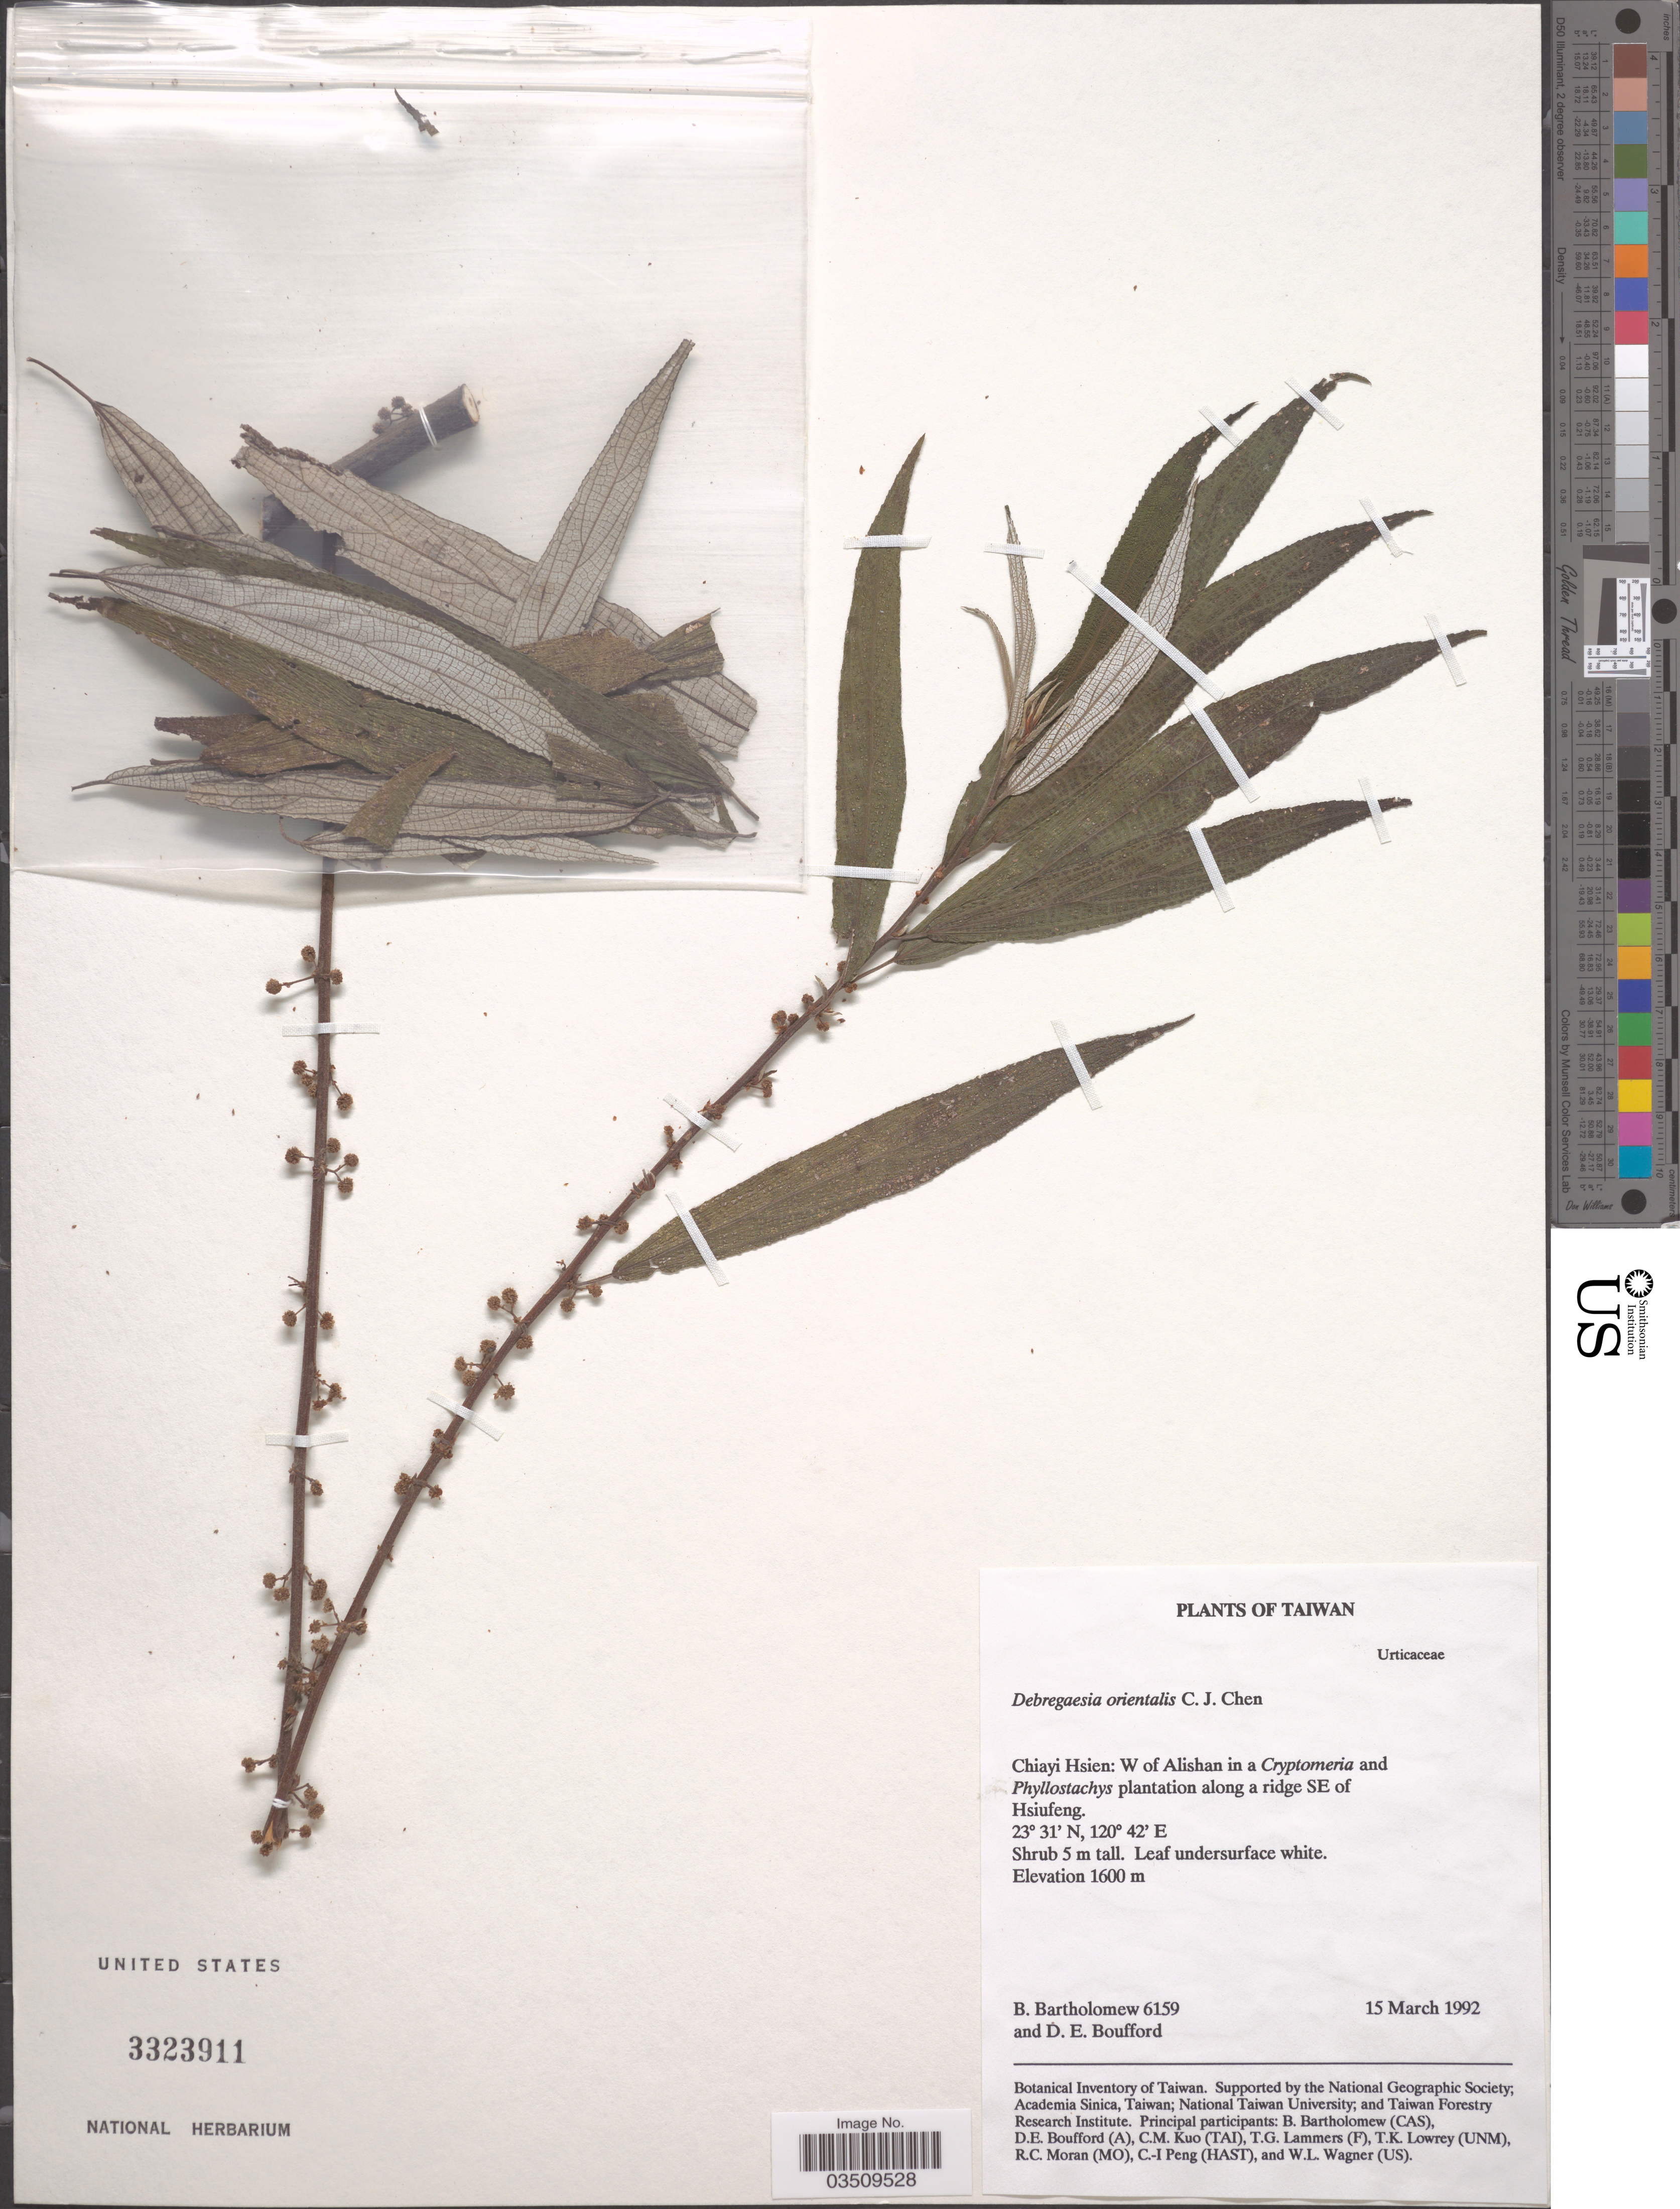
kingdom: Plantae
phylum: Tracheophyta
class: Magnoliopsida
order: Rosales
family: Urticaceae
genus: Debregeasia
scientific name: Debregeasia orientalis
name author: C.J. Chen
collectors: B. Bartholomew & D. E. Boufford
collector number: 6159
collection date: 1992-03-15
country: Taiwan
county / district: Chiayi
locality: Chiayi Hsien: W of Alishan. Plantation along a ridge SE of Hsiufeng.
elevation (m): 1600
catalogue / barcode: US 3323911